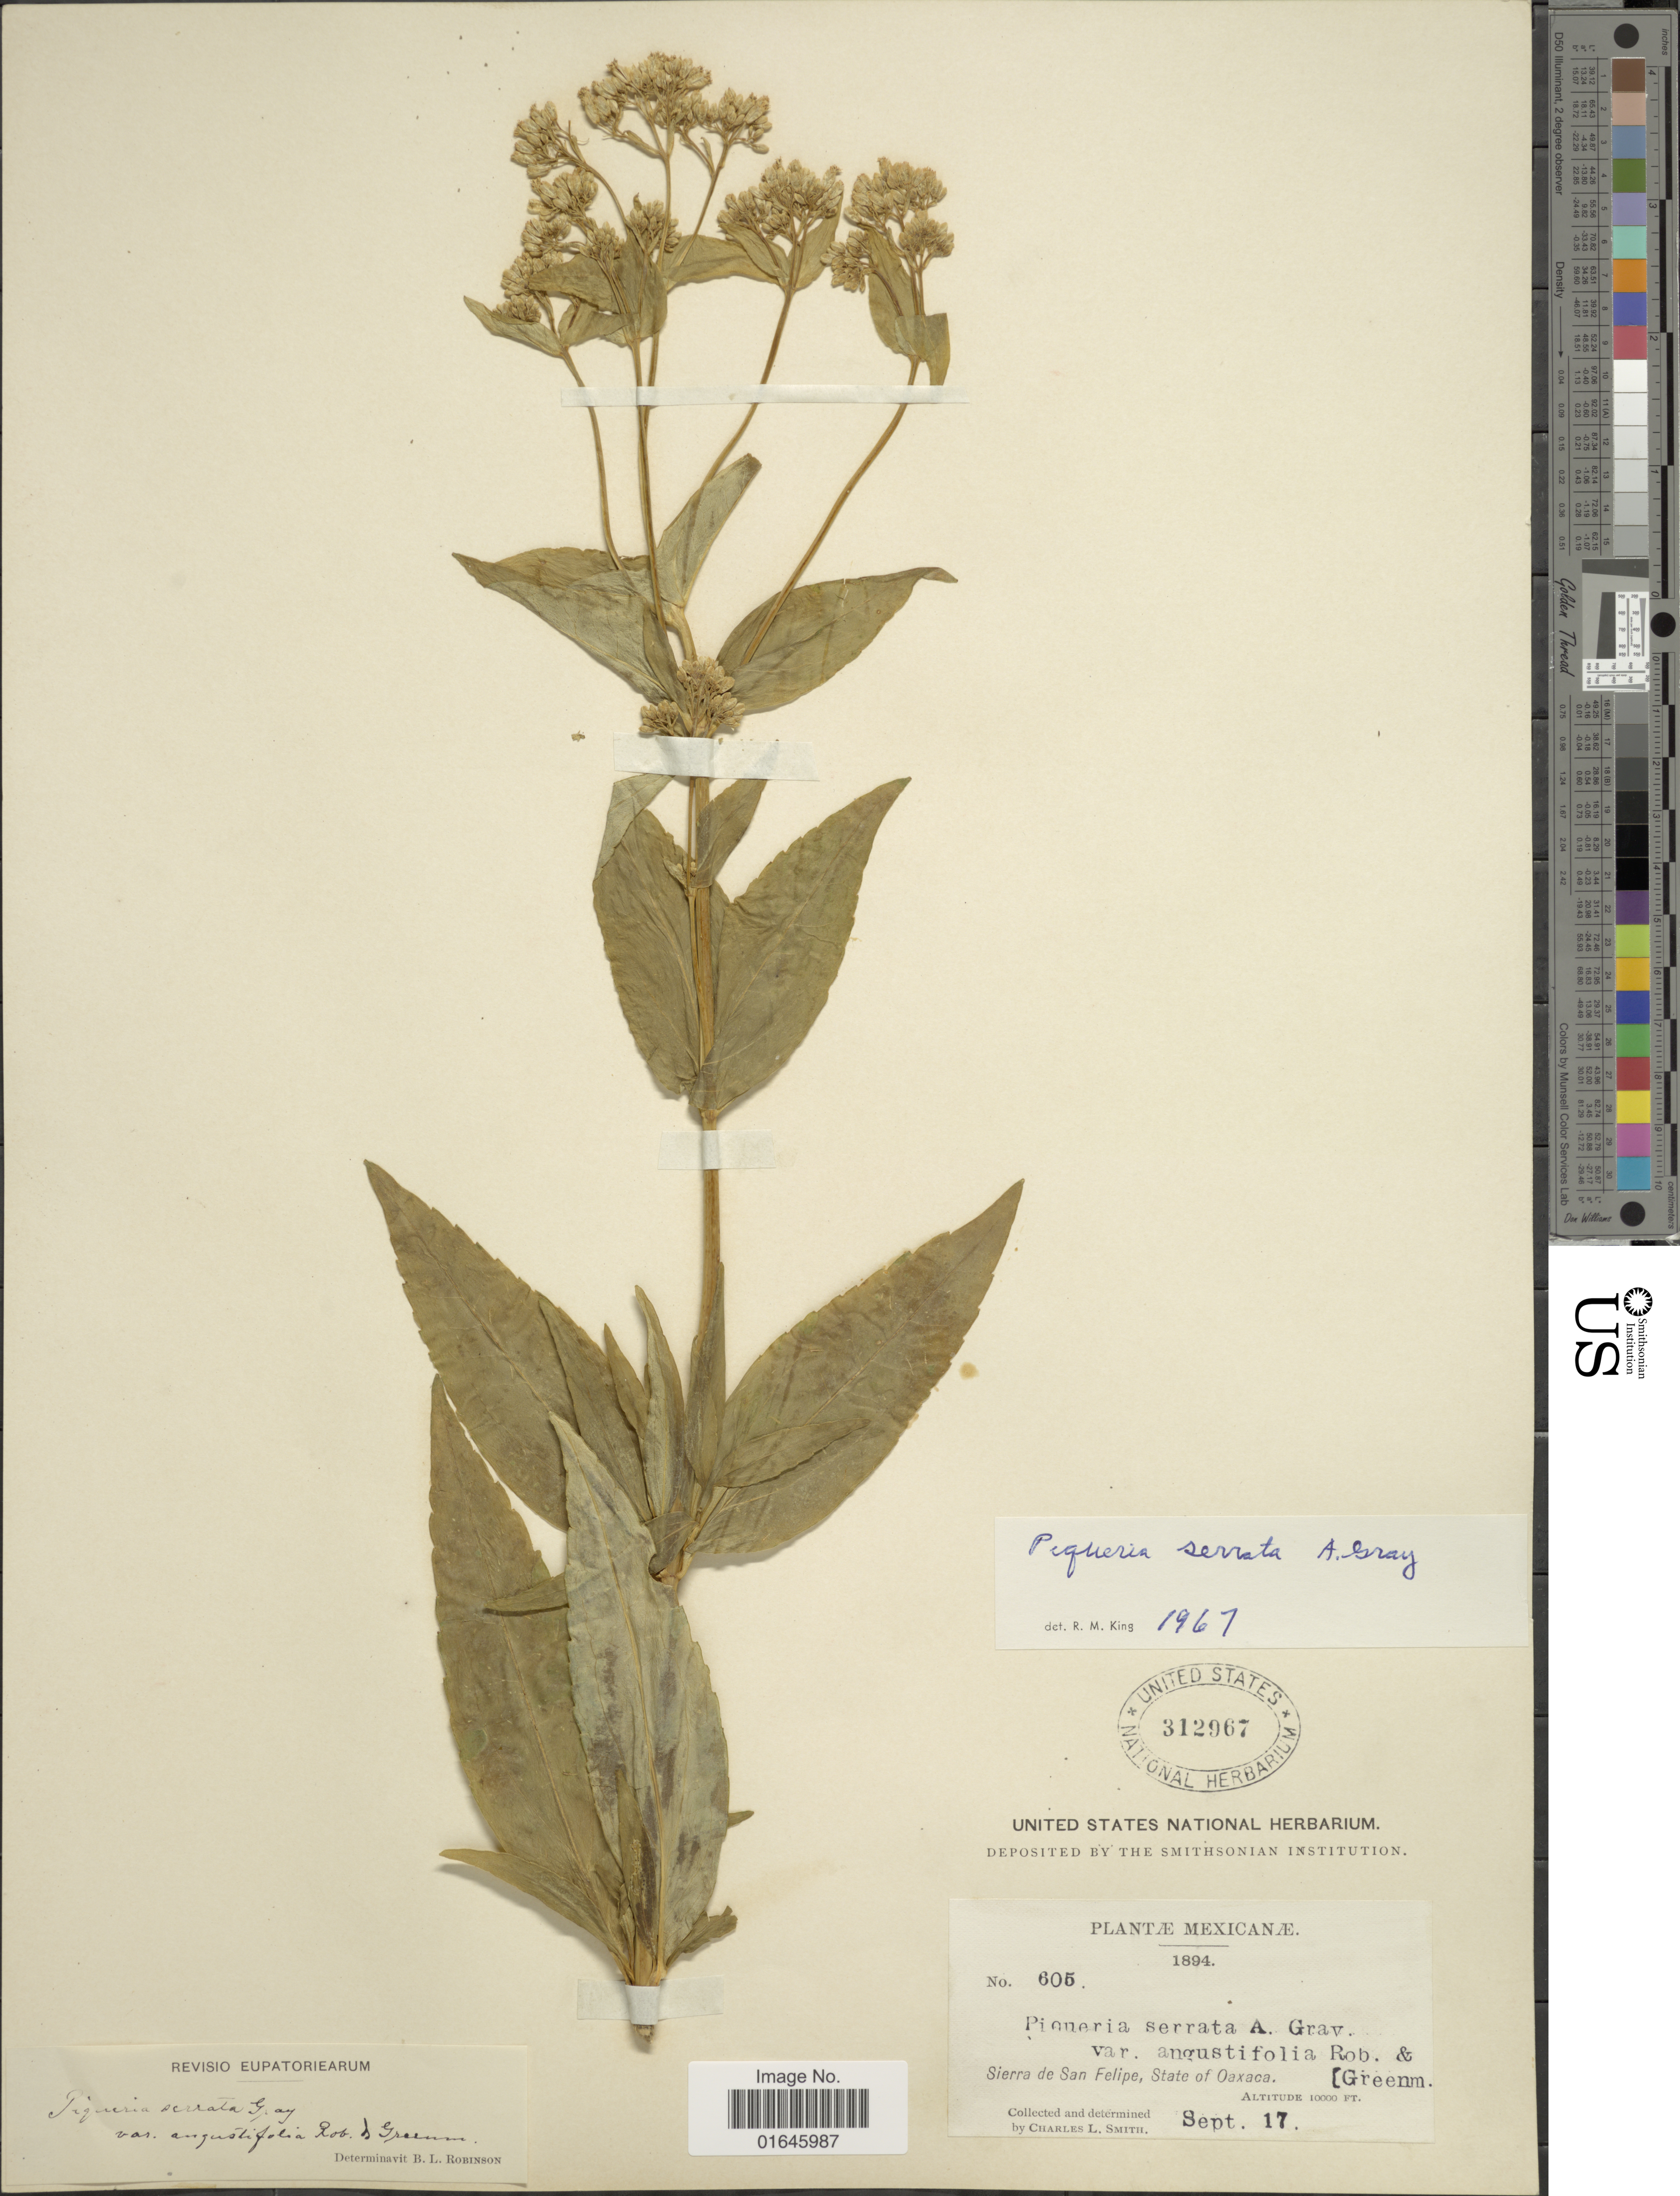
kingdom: Plantae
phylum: Tracheophyta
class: Magnoliopsida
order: Asterales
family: Asteraceae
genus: Piqueria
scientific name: Piqueria serrata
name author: A. Gray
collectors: C. L. Smith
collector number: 605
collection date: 1894-09-17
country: Mexico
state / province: Oaxaca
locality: Sierra de San Felipe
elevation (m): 3048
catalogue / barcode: US 312967